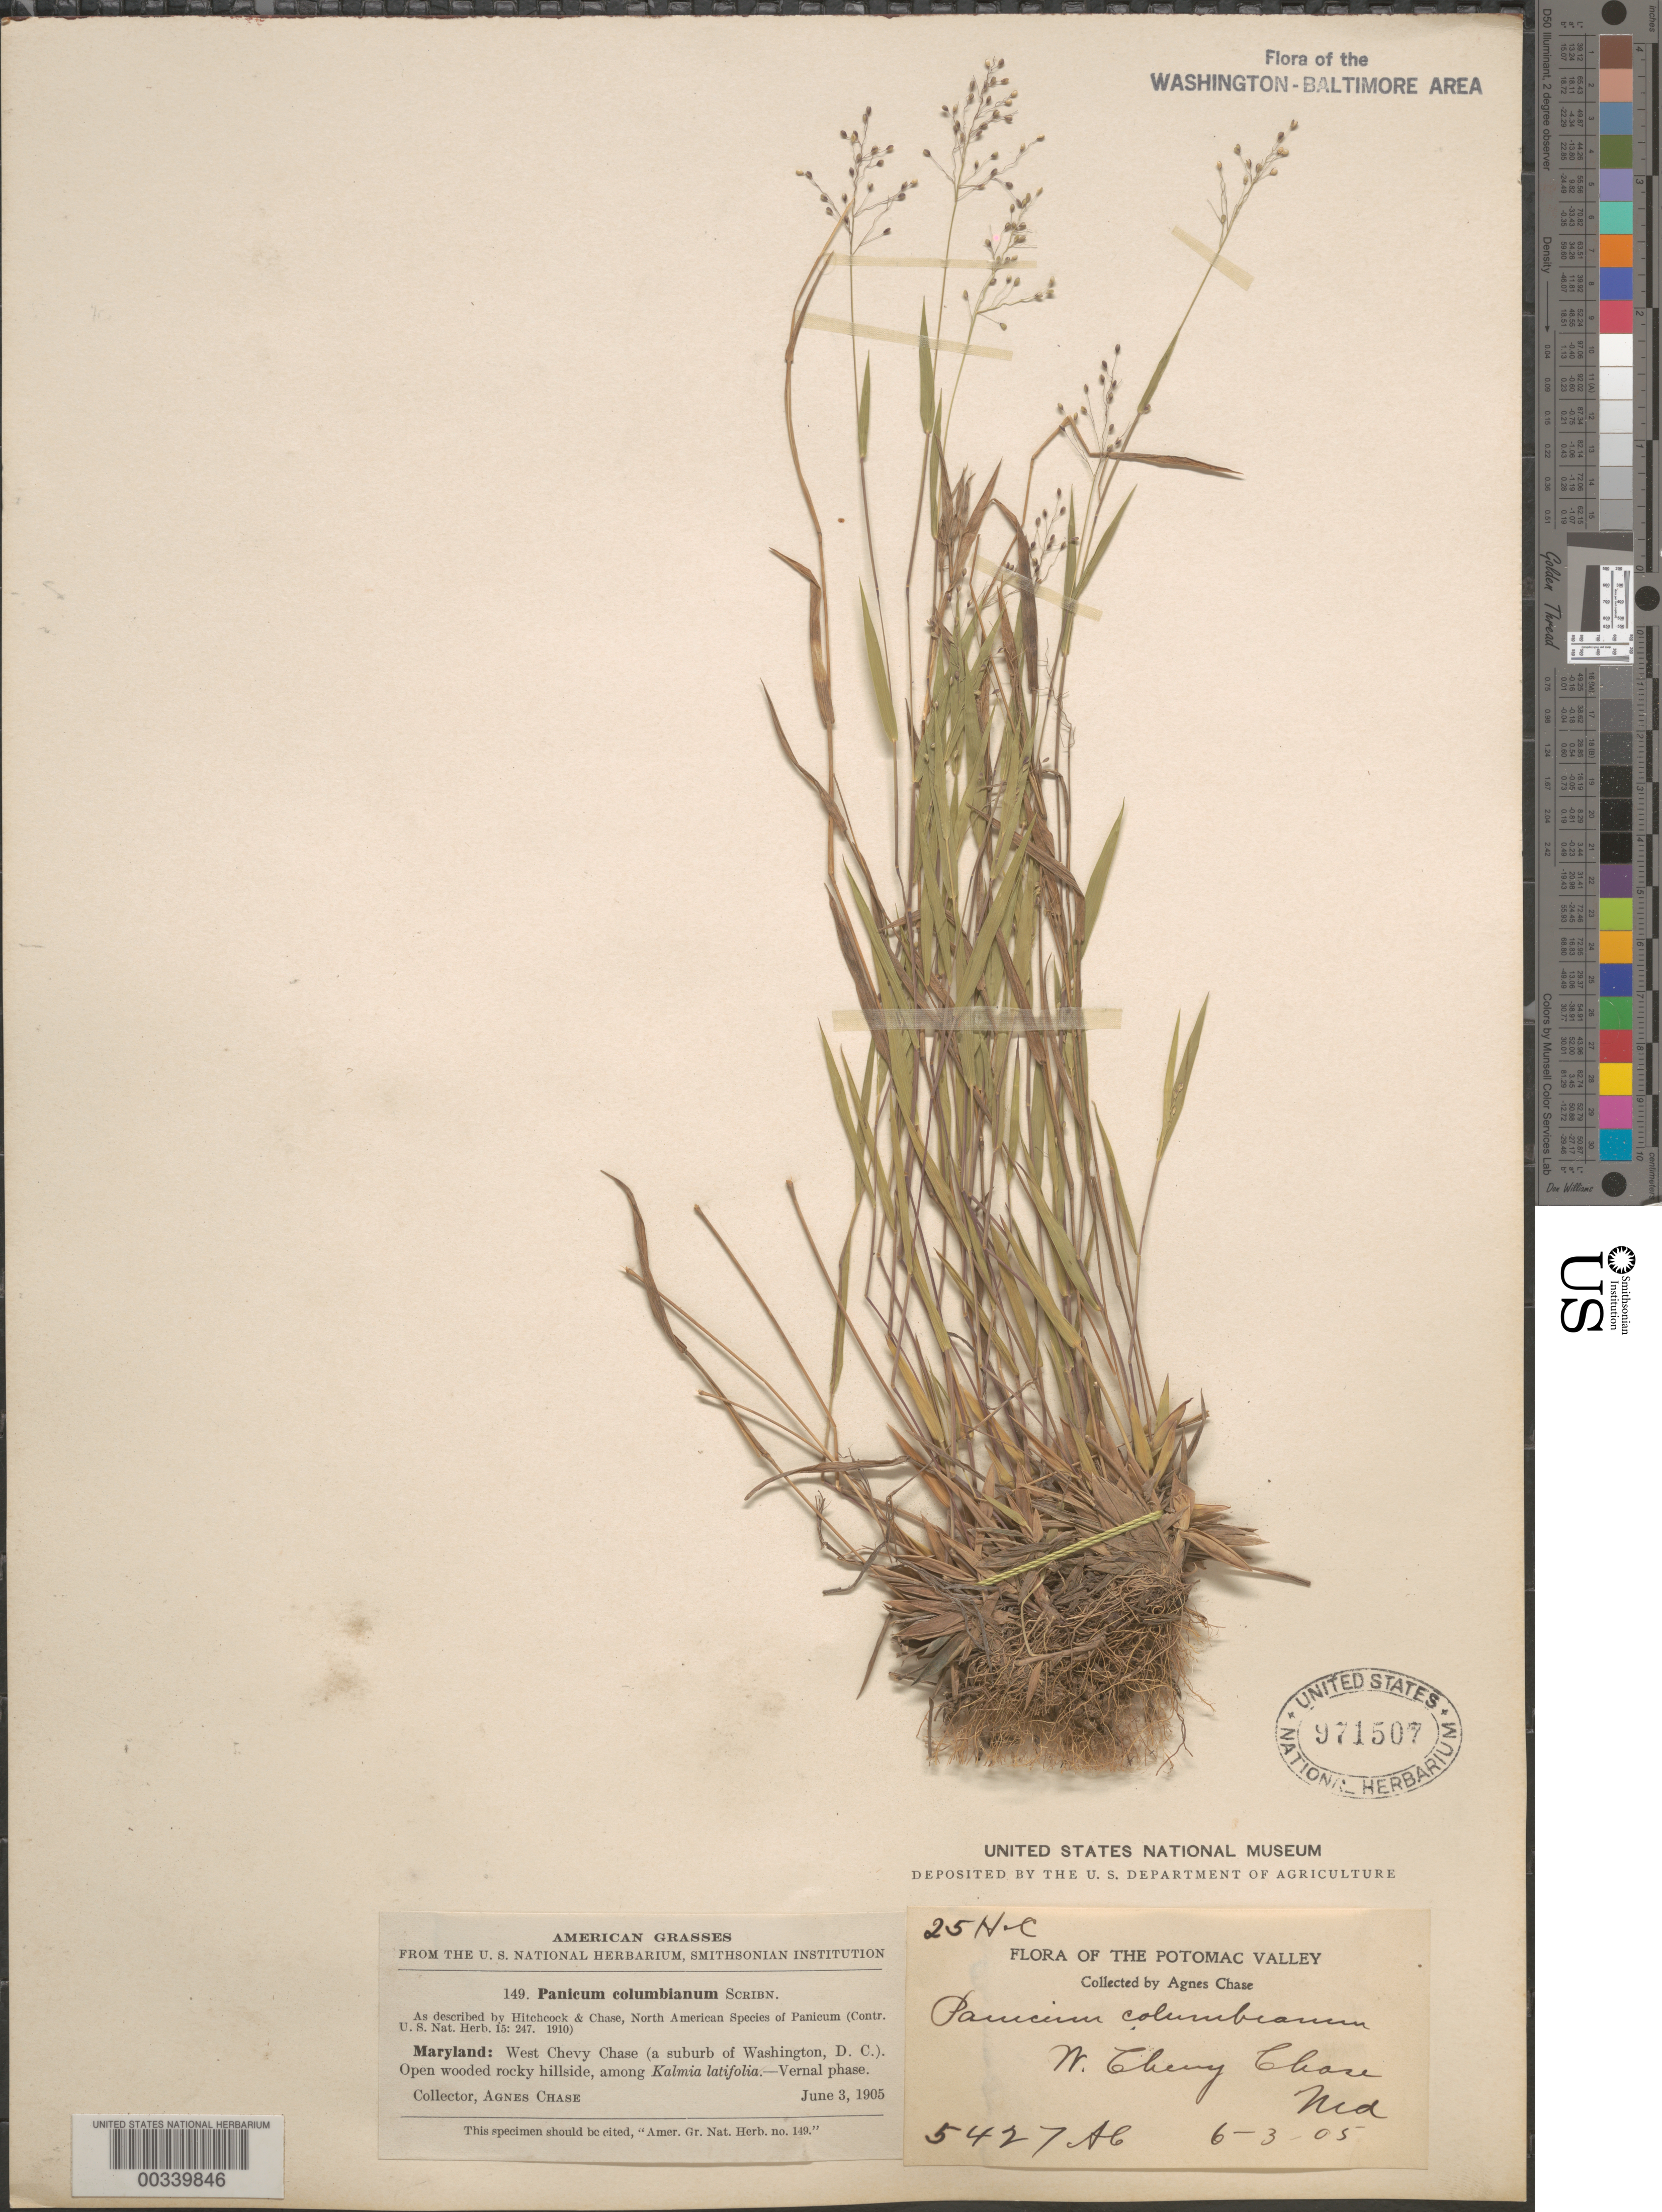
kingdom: Plantae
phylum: Tracheophyta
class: Liliopsida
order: Poales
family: Poaceae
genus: Dichanthelium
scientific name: Dichanthelium sabulorum var. thinium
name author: (Hitchc. & Chase) Gould & C.A. Clark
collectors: A. Chase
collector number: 5427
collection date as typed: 03 Jun 1905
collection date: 1905-06-03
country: United States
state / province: Maryland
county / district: Prince George's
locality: W Chevy Chase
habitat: Open, wooded rocky hillside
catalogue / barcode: US 971507